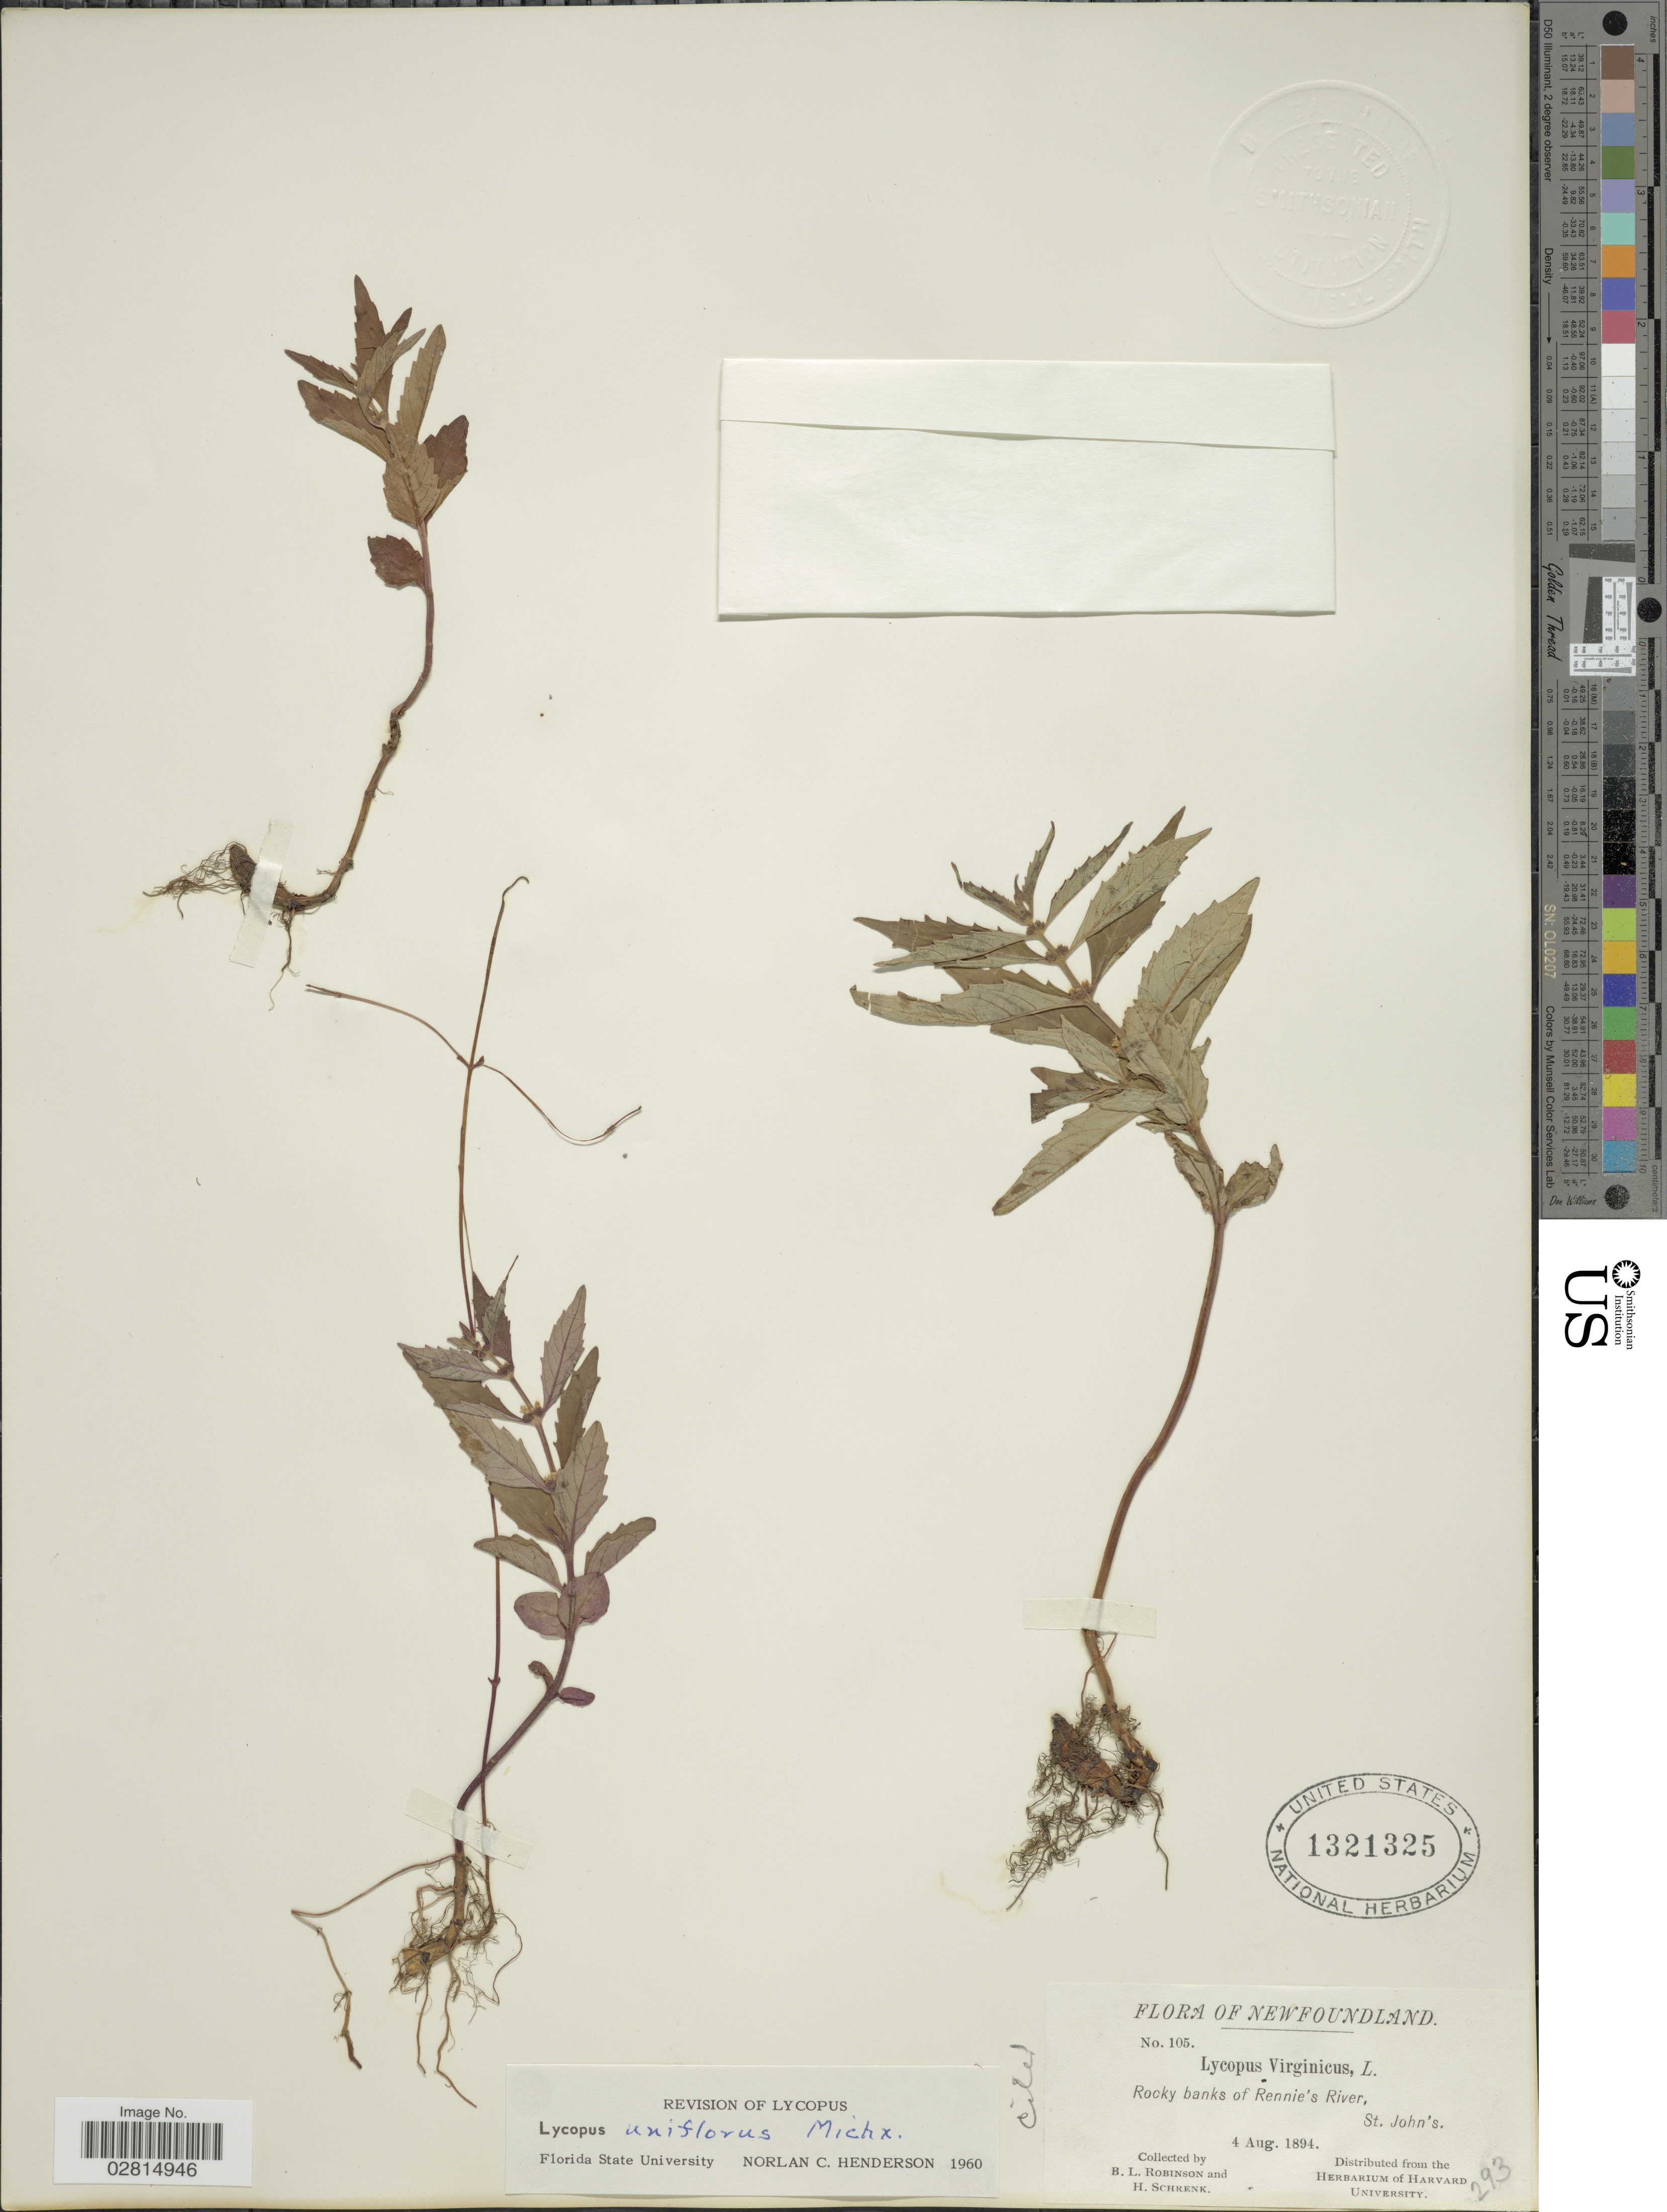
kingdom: Plantae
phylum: Tracheophyta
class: Magnoliopsida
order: Lamiales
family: Lamiaceae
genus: Lycopus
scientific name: Lycopus uniflorus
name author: Michx.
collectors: B. L. Robinson & H. v. Schrenk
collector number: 105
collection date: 1894-08-04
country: Canada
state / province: Newfoundland and Labrador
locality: Rocky banks of Rennie's River, St. John's.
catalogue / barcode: US 1321325